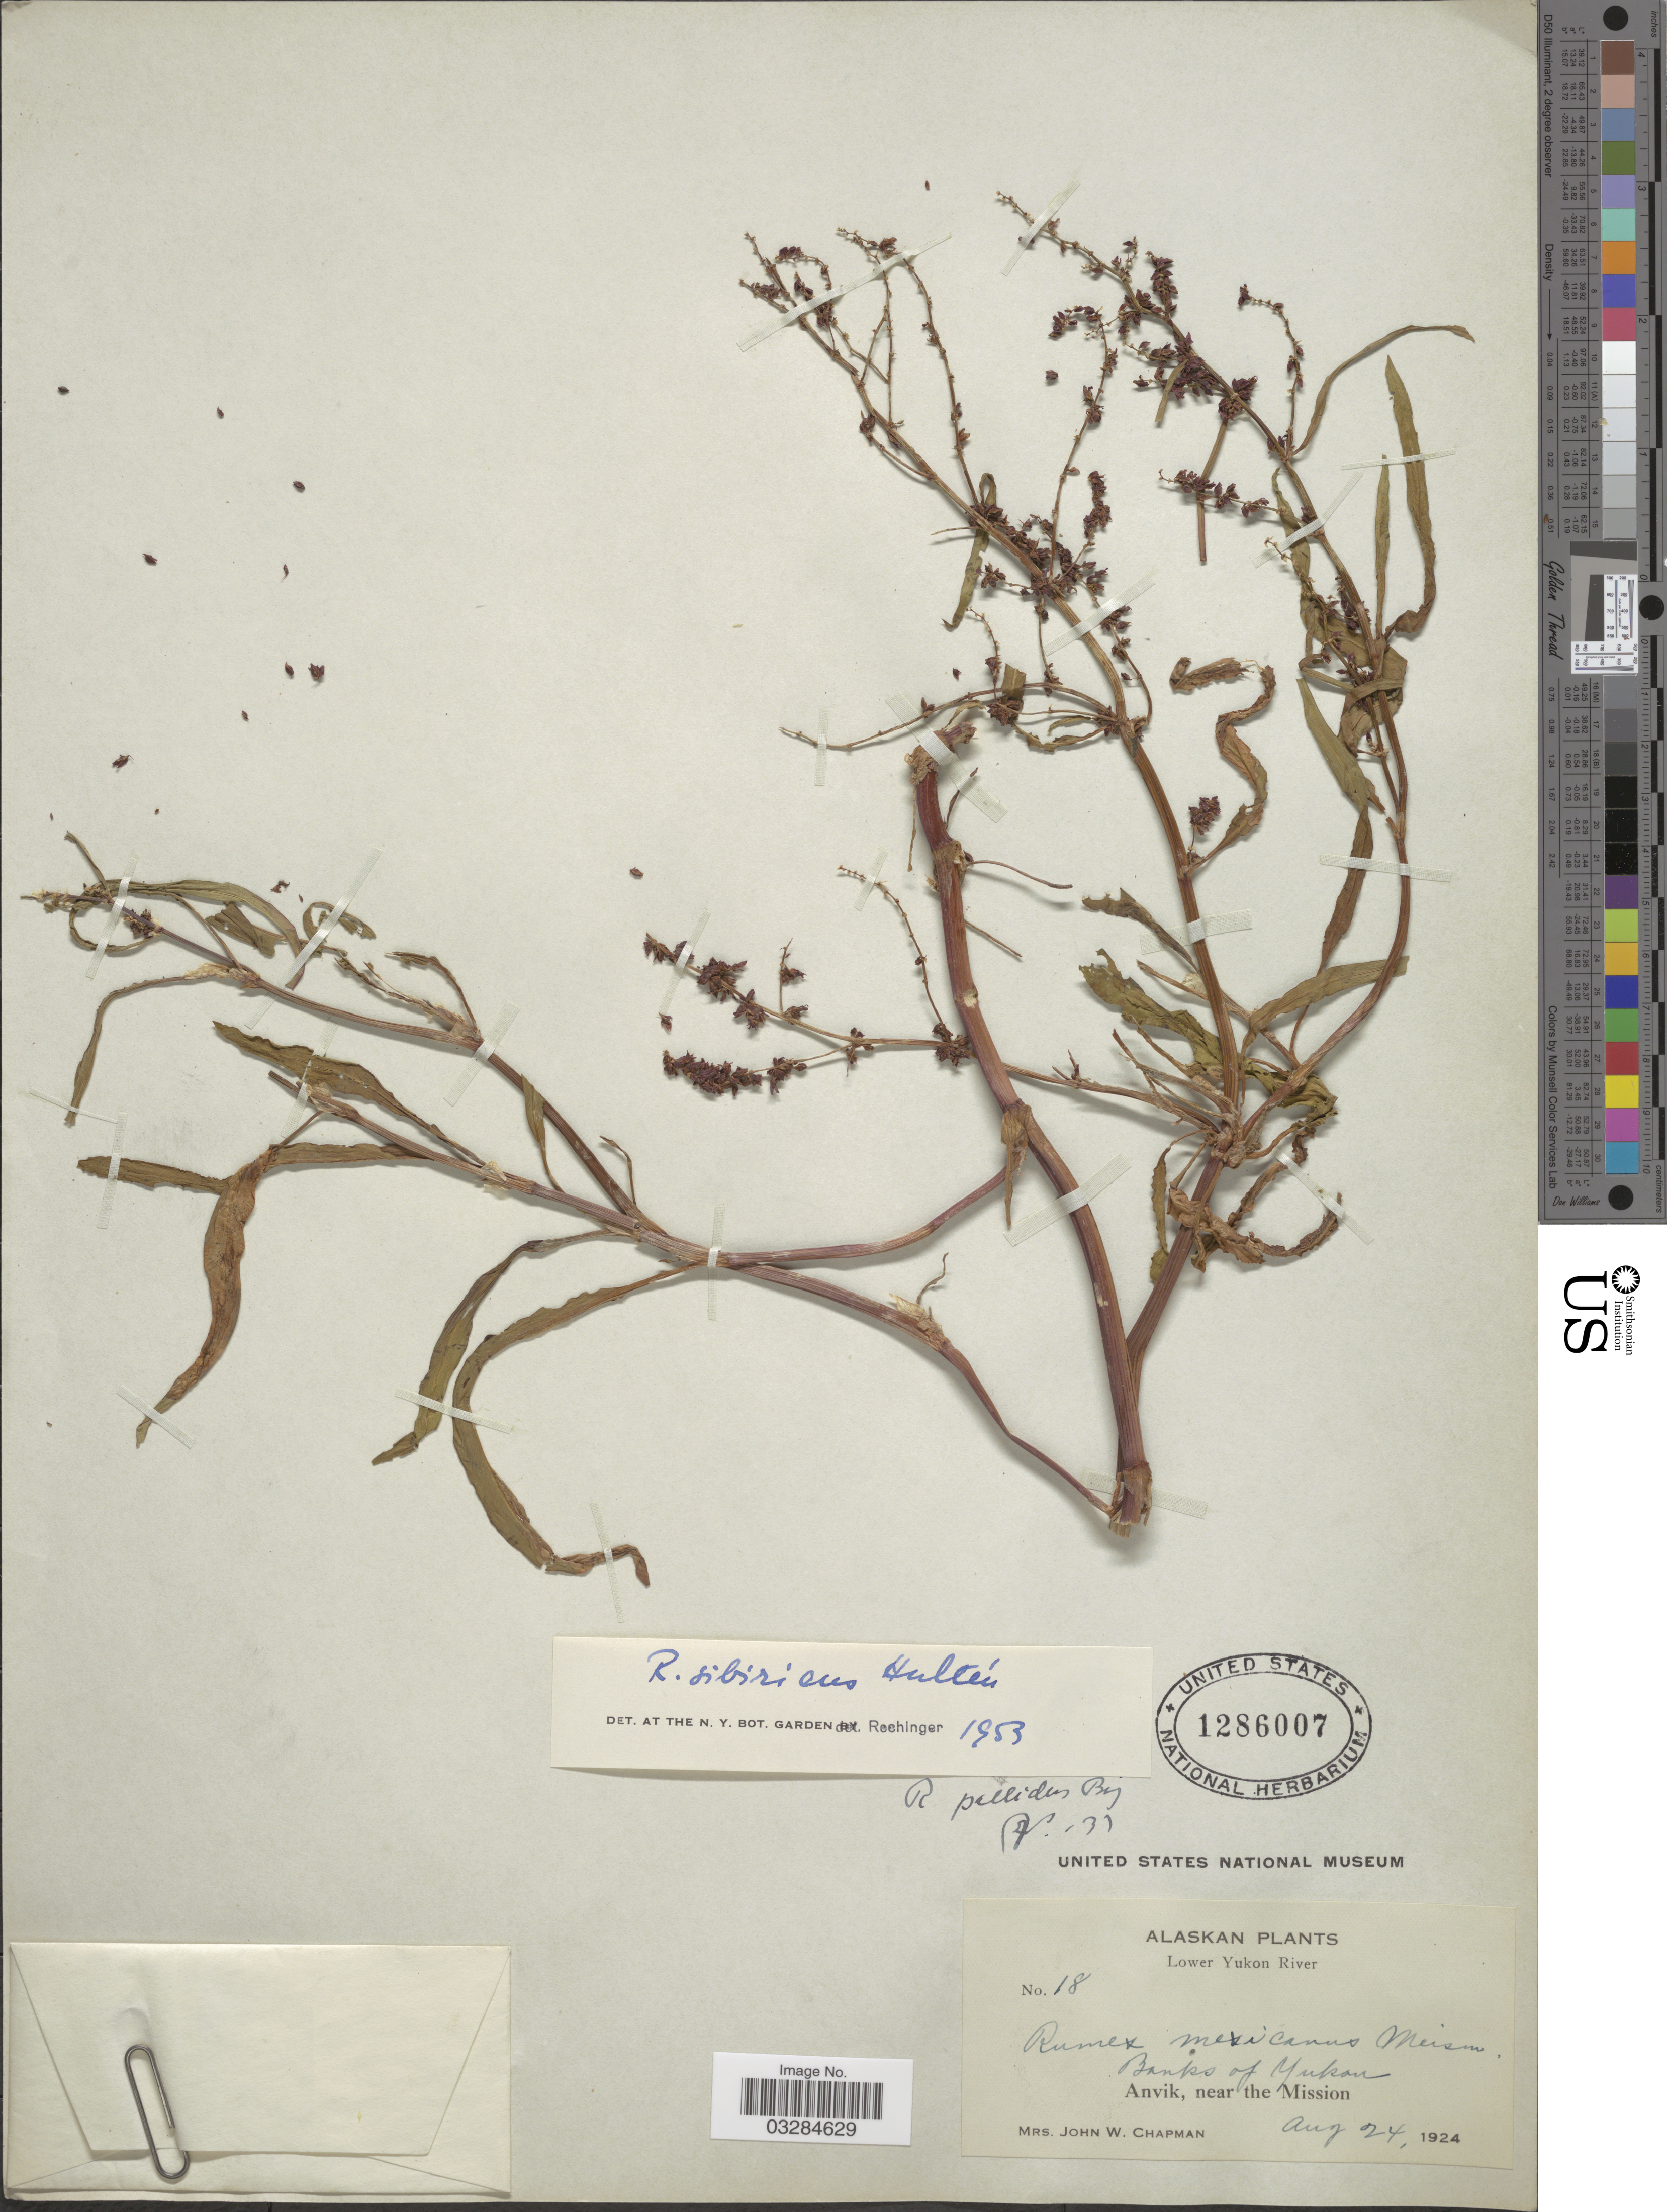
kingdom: Plantae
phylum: Tracheophyta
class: Magnoliopsida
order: Caryophyllales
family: Polygonaceae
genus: Rumex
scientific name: Rumex sibiricus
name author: Hultén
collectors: J. Chapman Mrs.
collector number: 18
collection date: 1924-08-24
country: United States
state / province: Alaska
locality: Alaskan, Lower Yukon River, Banks of Yukon, Anvik, near the Mission.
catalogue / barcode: US 1286007